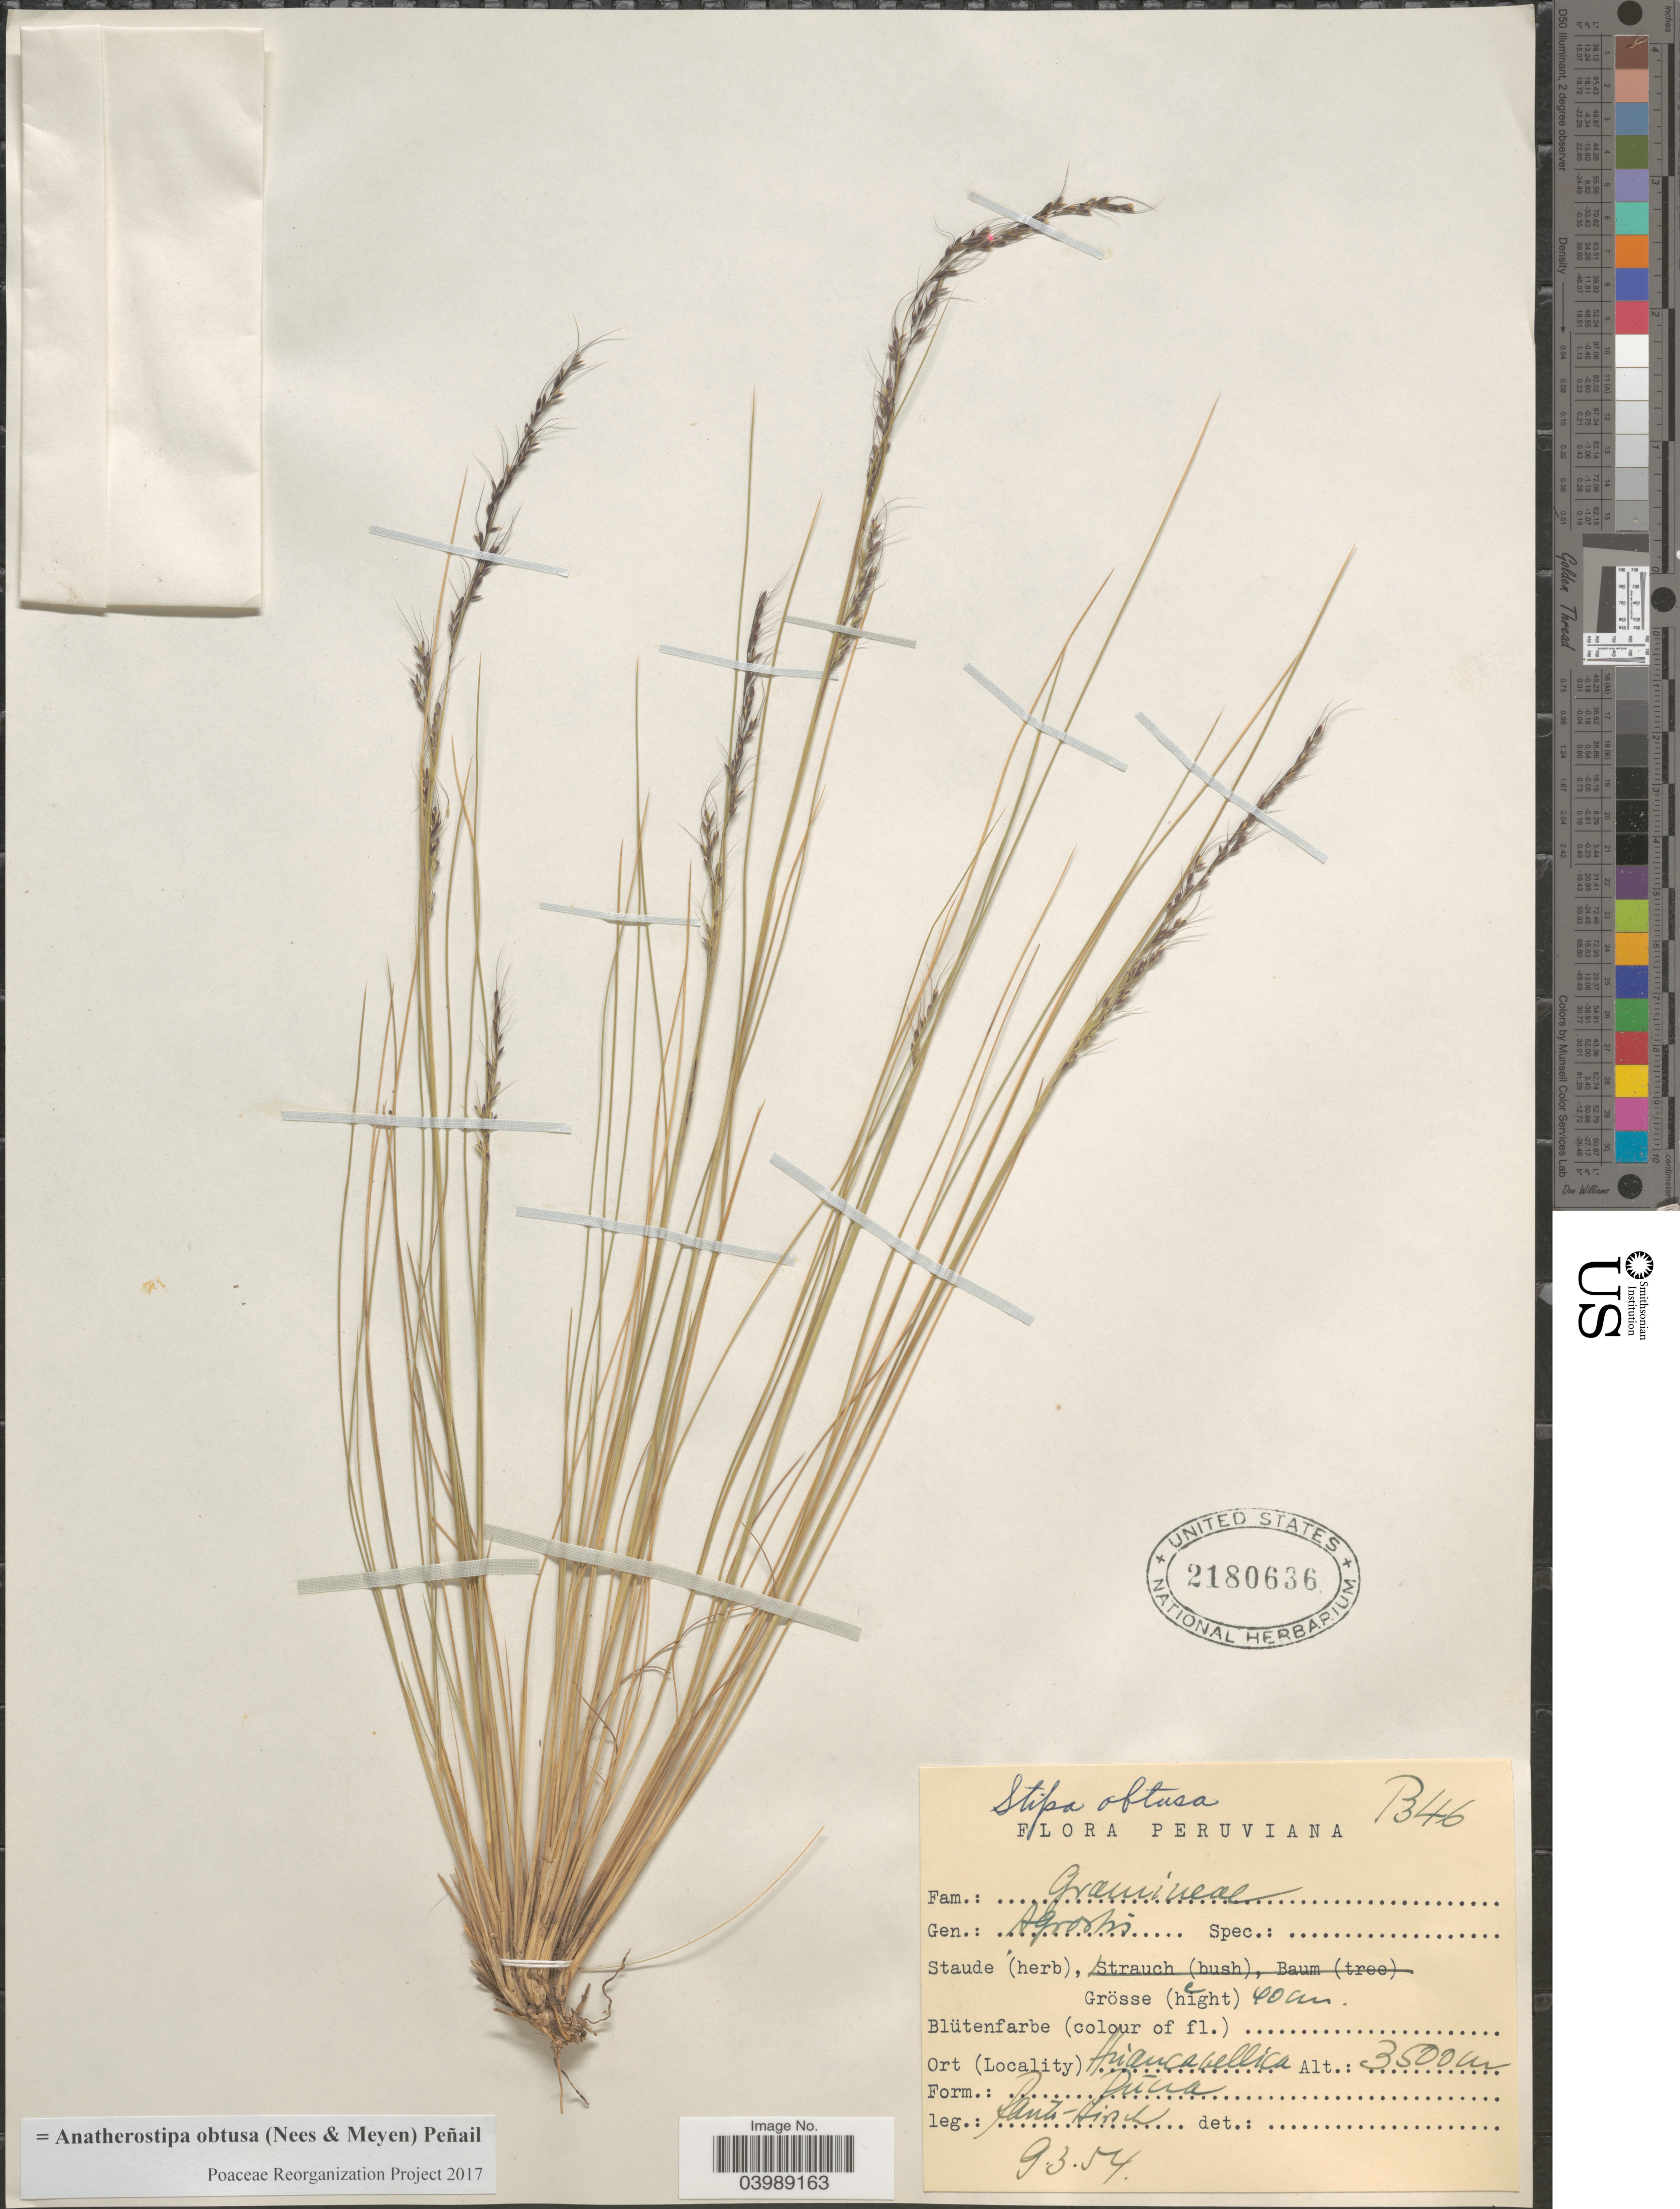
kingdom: Plantae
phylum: Tracheophyta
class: Liliopsida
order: Poales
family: Poaceae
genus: Anatherostipa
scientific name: Anatherostipa obtusa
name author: (Nees & Meyen) Peñailillo B.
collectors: W. Rauh & G. Hirsch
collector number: P346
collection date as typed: Transcribed d/m/y: 9/3/54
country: Peru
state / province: Puno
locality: Huancavelica.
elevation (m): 3500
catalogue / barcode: US 2180636